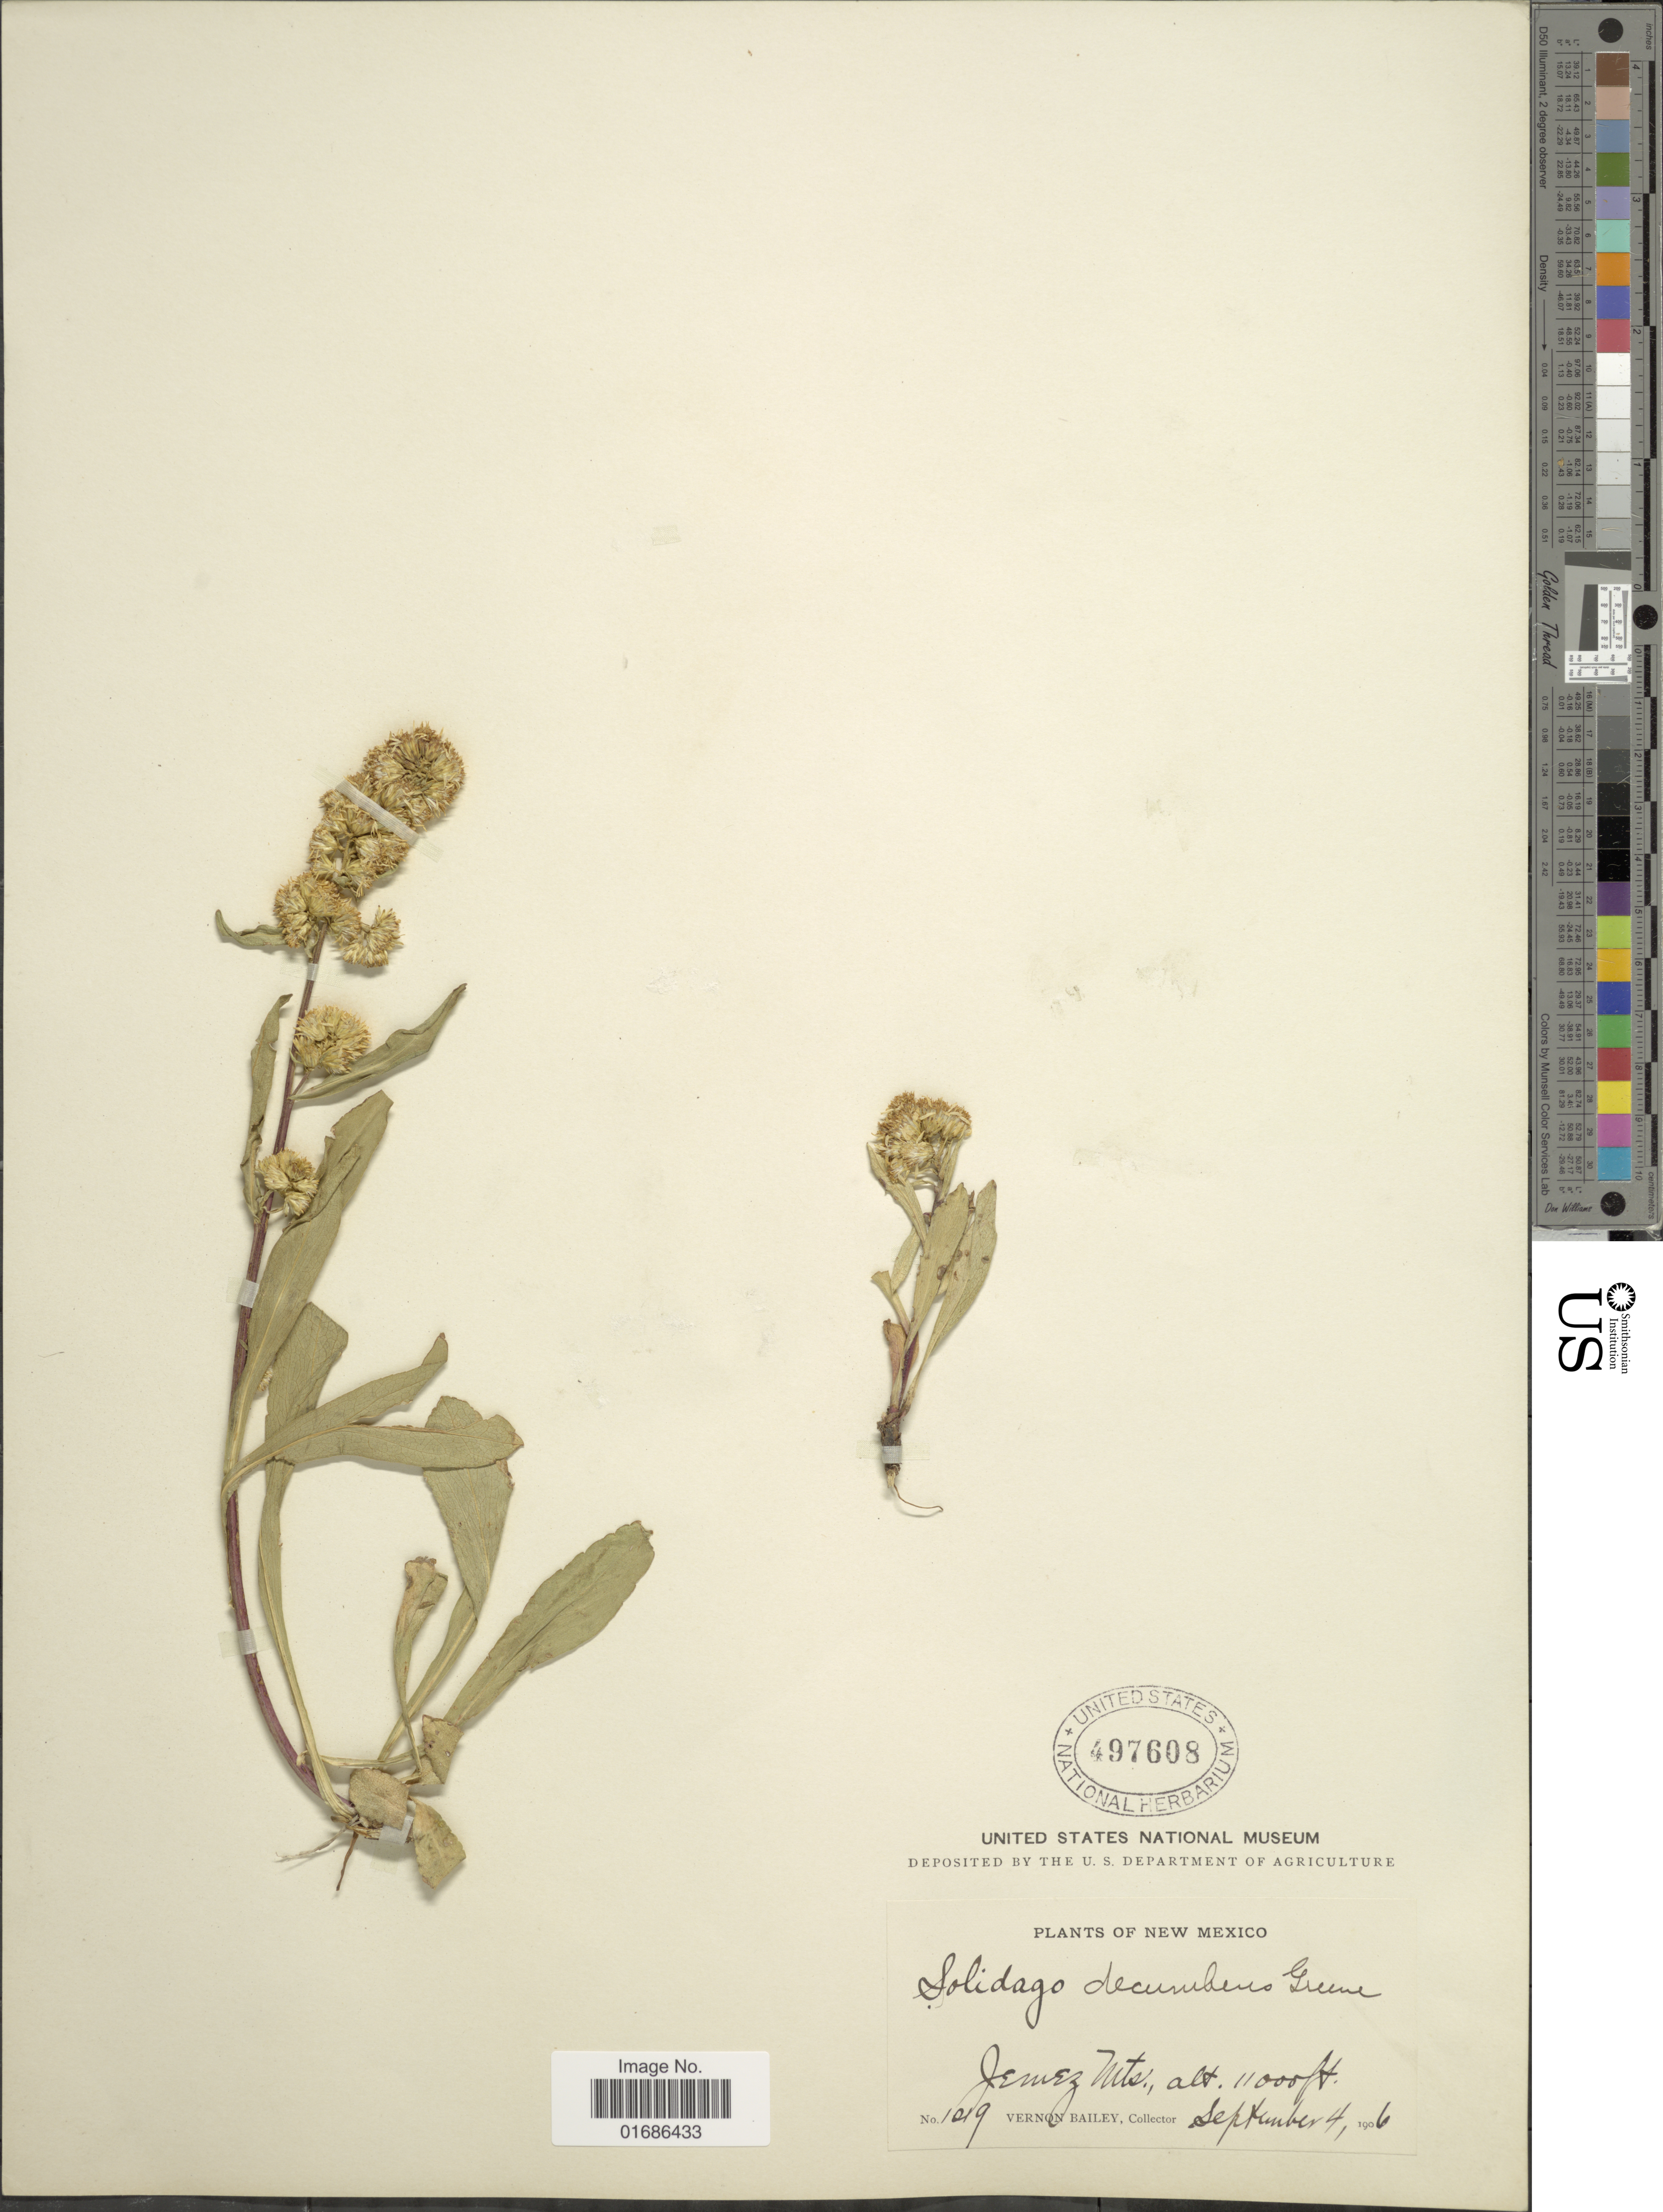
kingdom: Plantae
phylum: Tracheophyta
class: Magnoliopsida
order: Asterales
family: Asteraceae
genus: Solidago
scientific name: Solidago decumbens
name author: Greene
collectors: V. O. Bailey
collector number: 1219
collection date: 1906-09-04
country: United States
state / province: New Mexico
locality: Jemez Mts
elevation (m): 3353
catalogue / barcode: US 497608